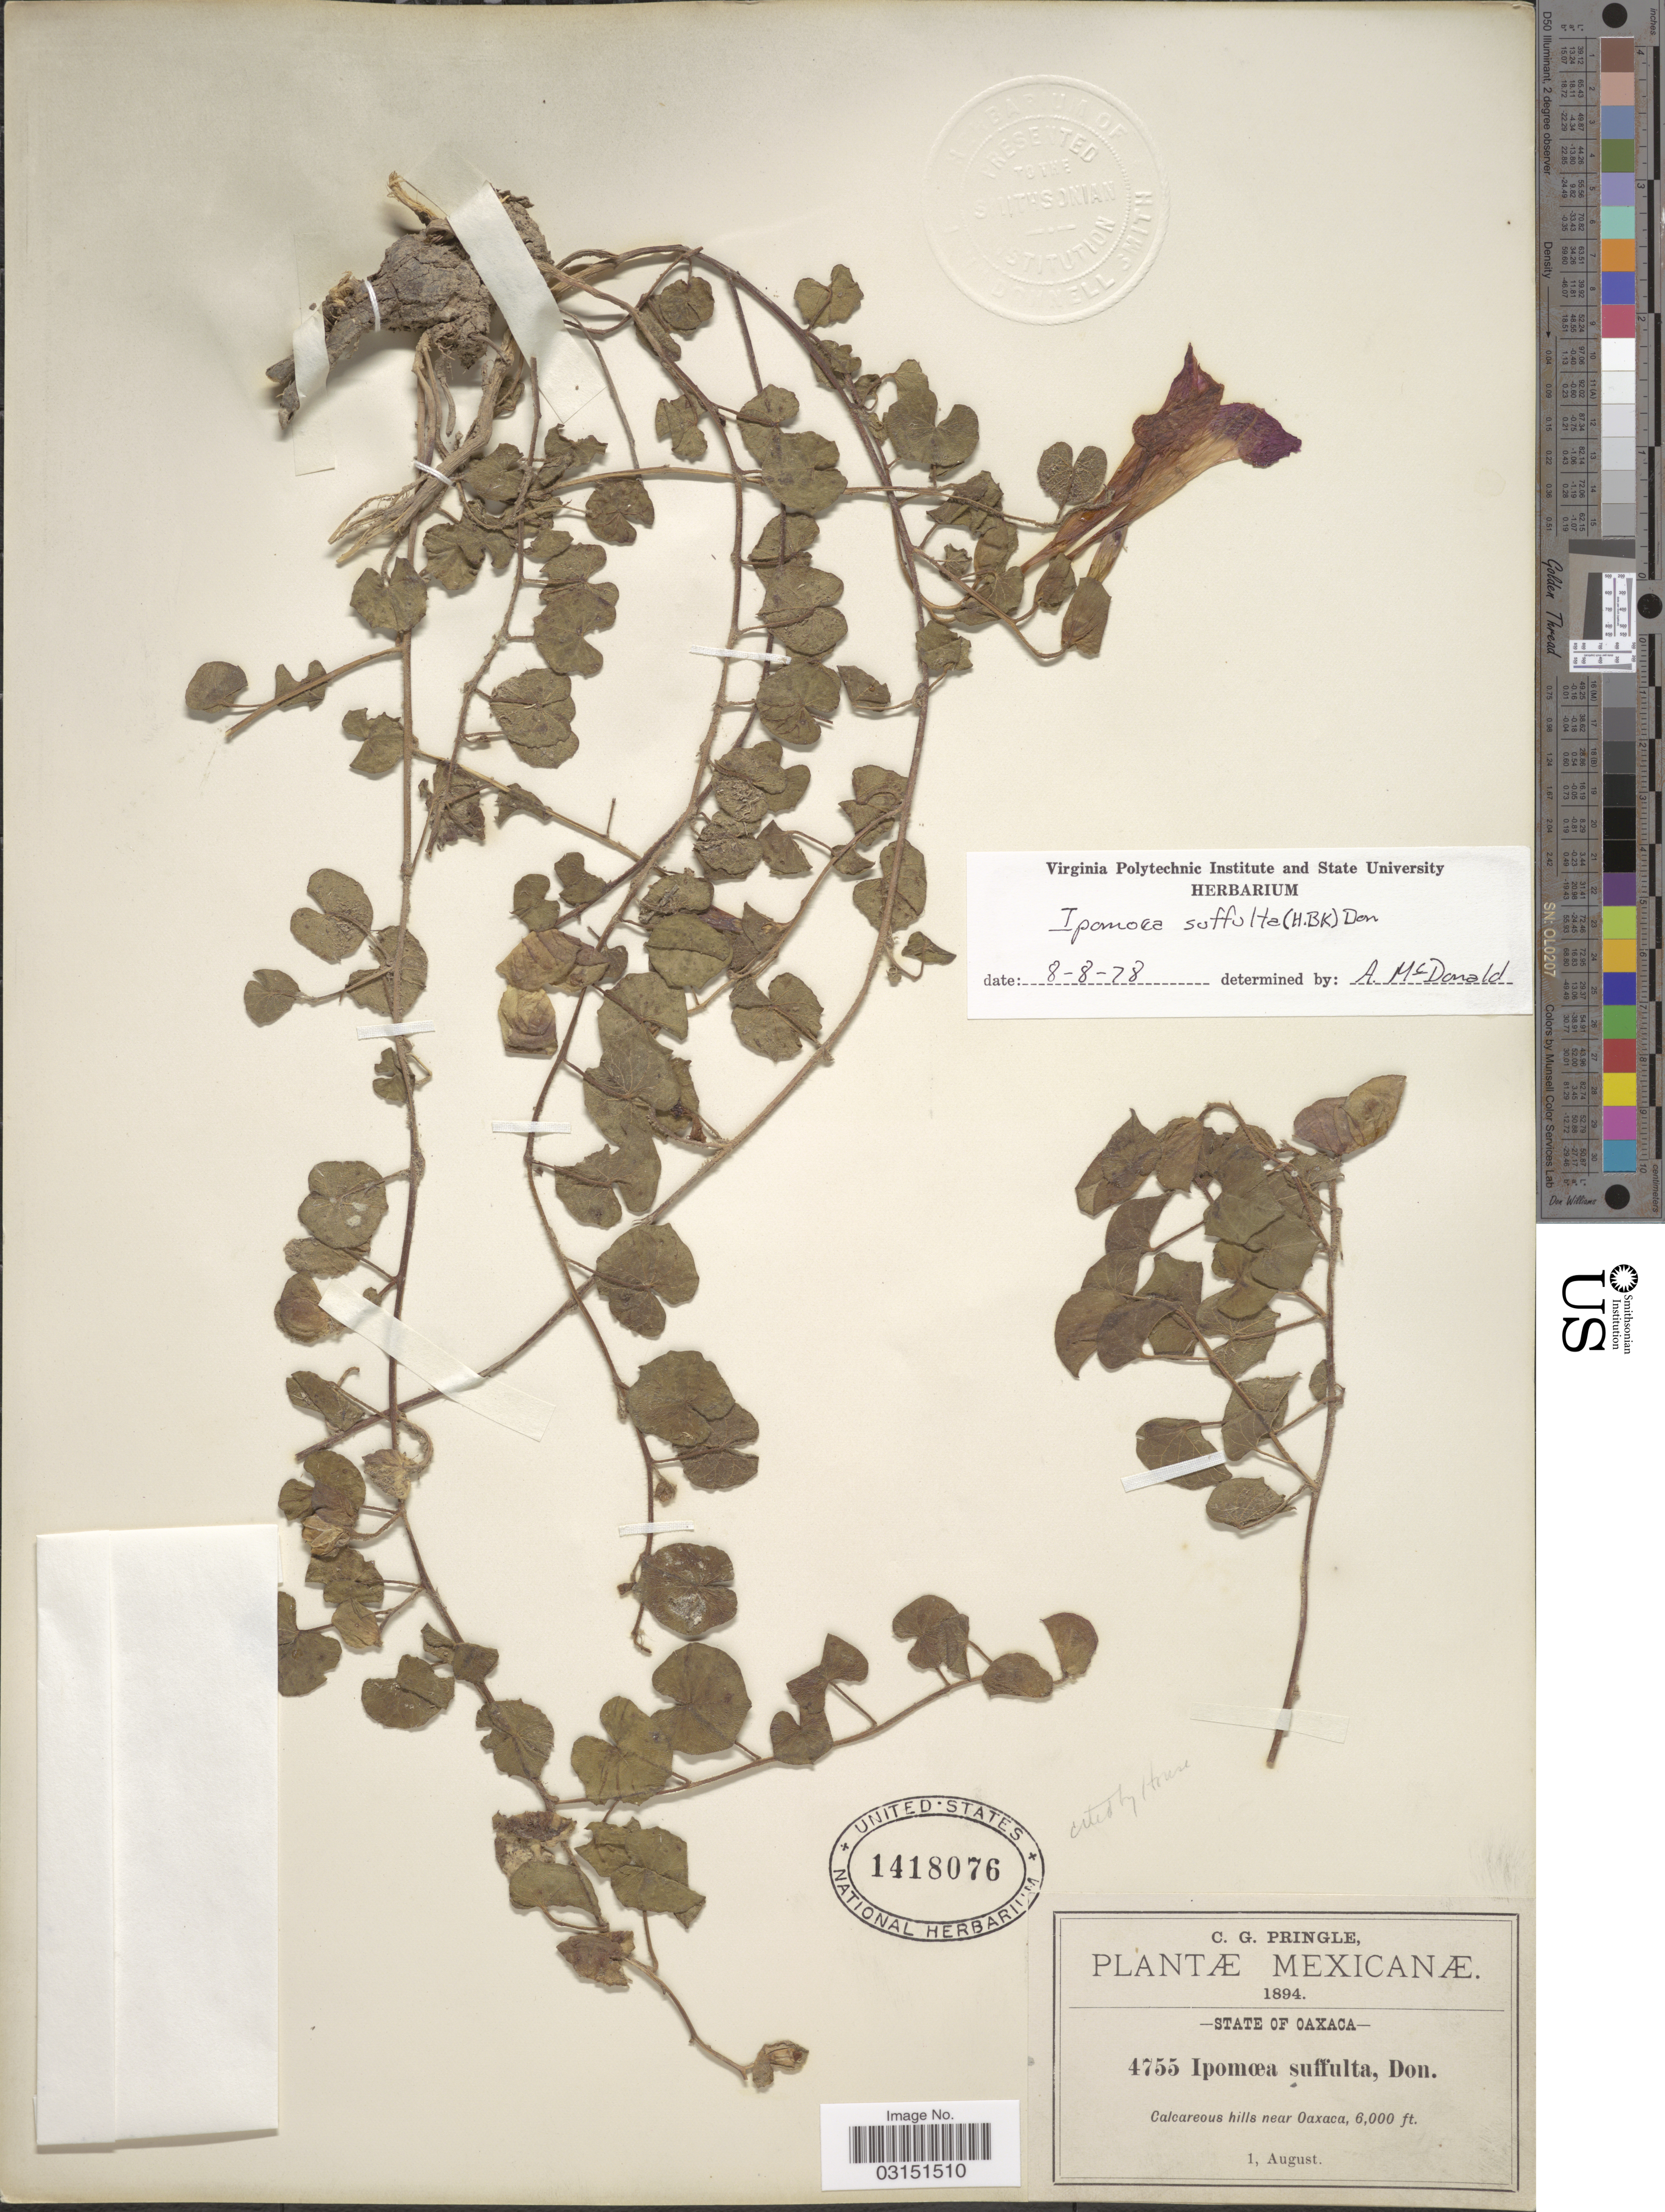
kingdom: Plantae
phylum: Tracheophyta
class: Magnoliopsida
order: Solanales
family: Convolvulaceae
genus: Ipomoea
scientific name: Ipomoea suffulta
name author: (Kunth) G. Don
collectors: C. G. Pringle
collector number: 4755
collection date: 1894-08-01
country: Mexico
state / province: Oaxaca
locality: Hills near Oaxaca.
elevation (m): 1829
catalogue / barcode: US 1418076